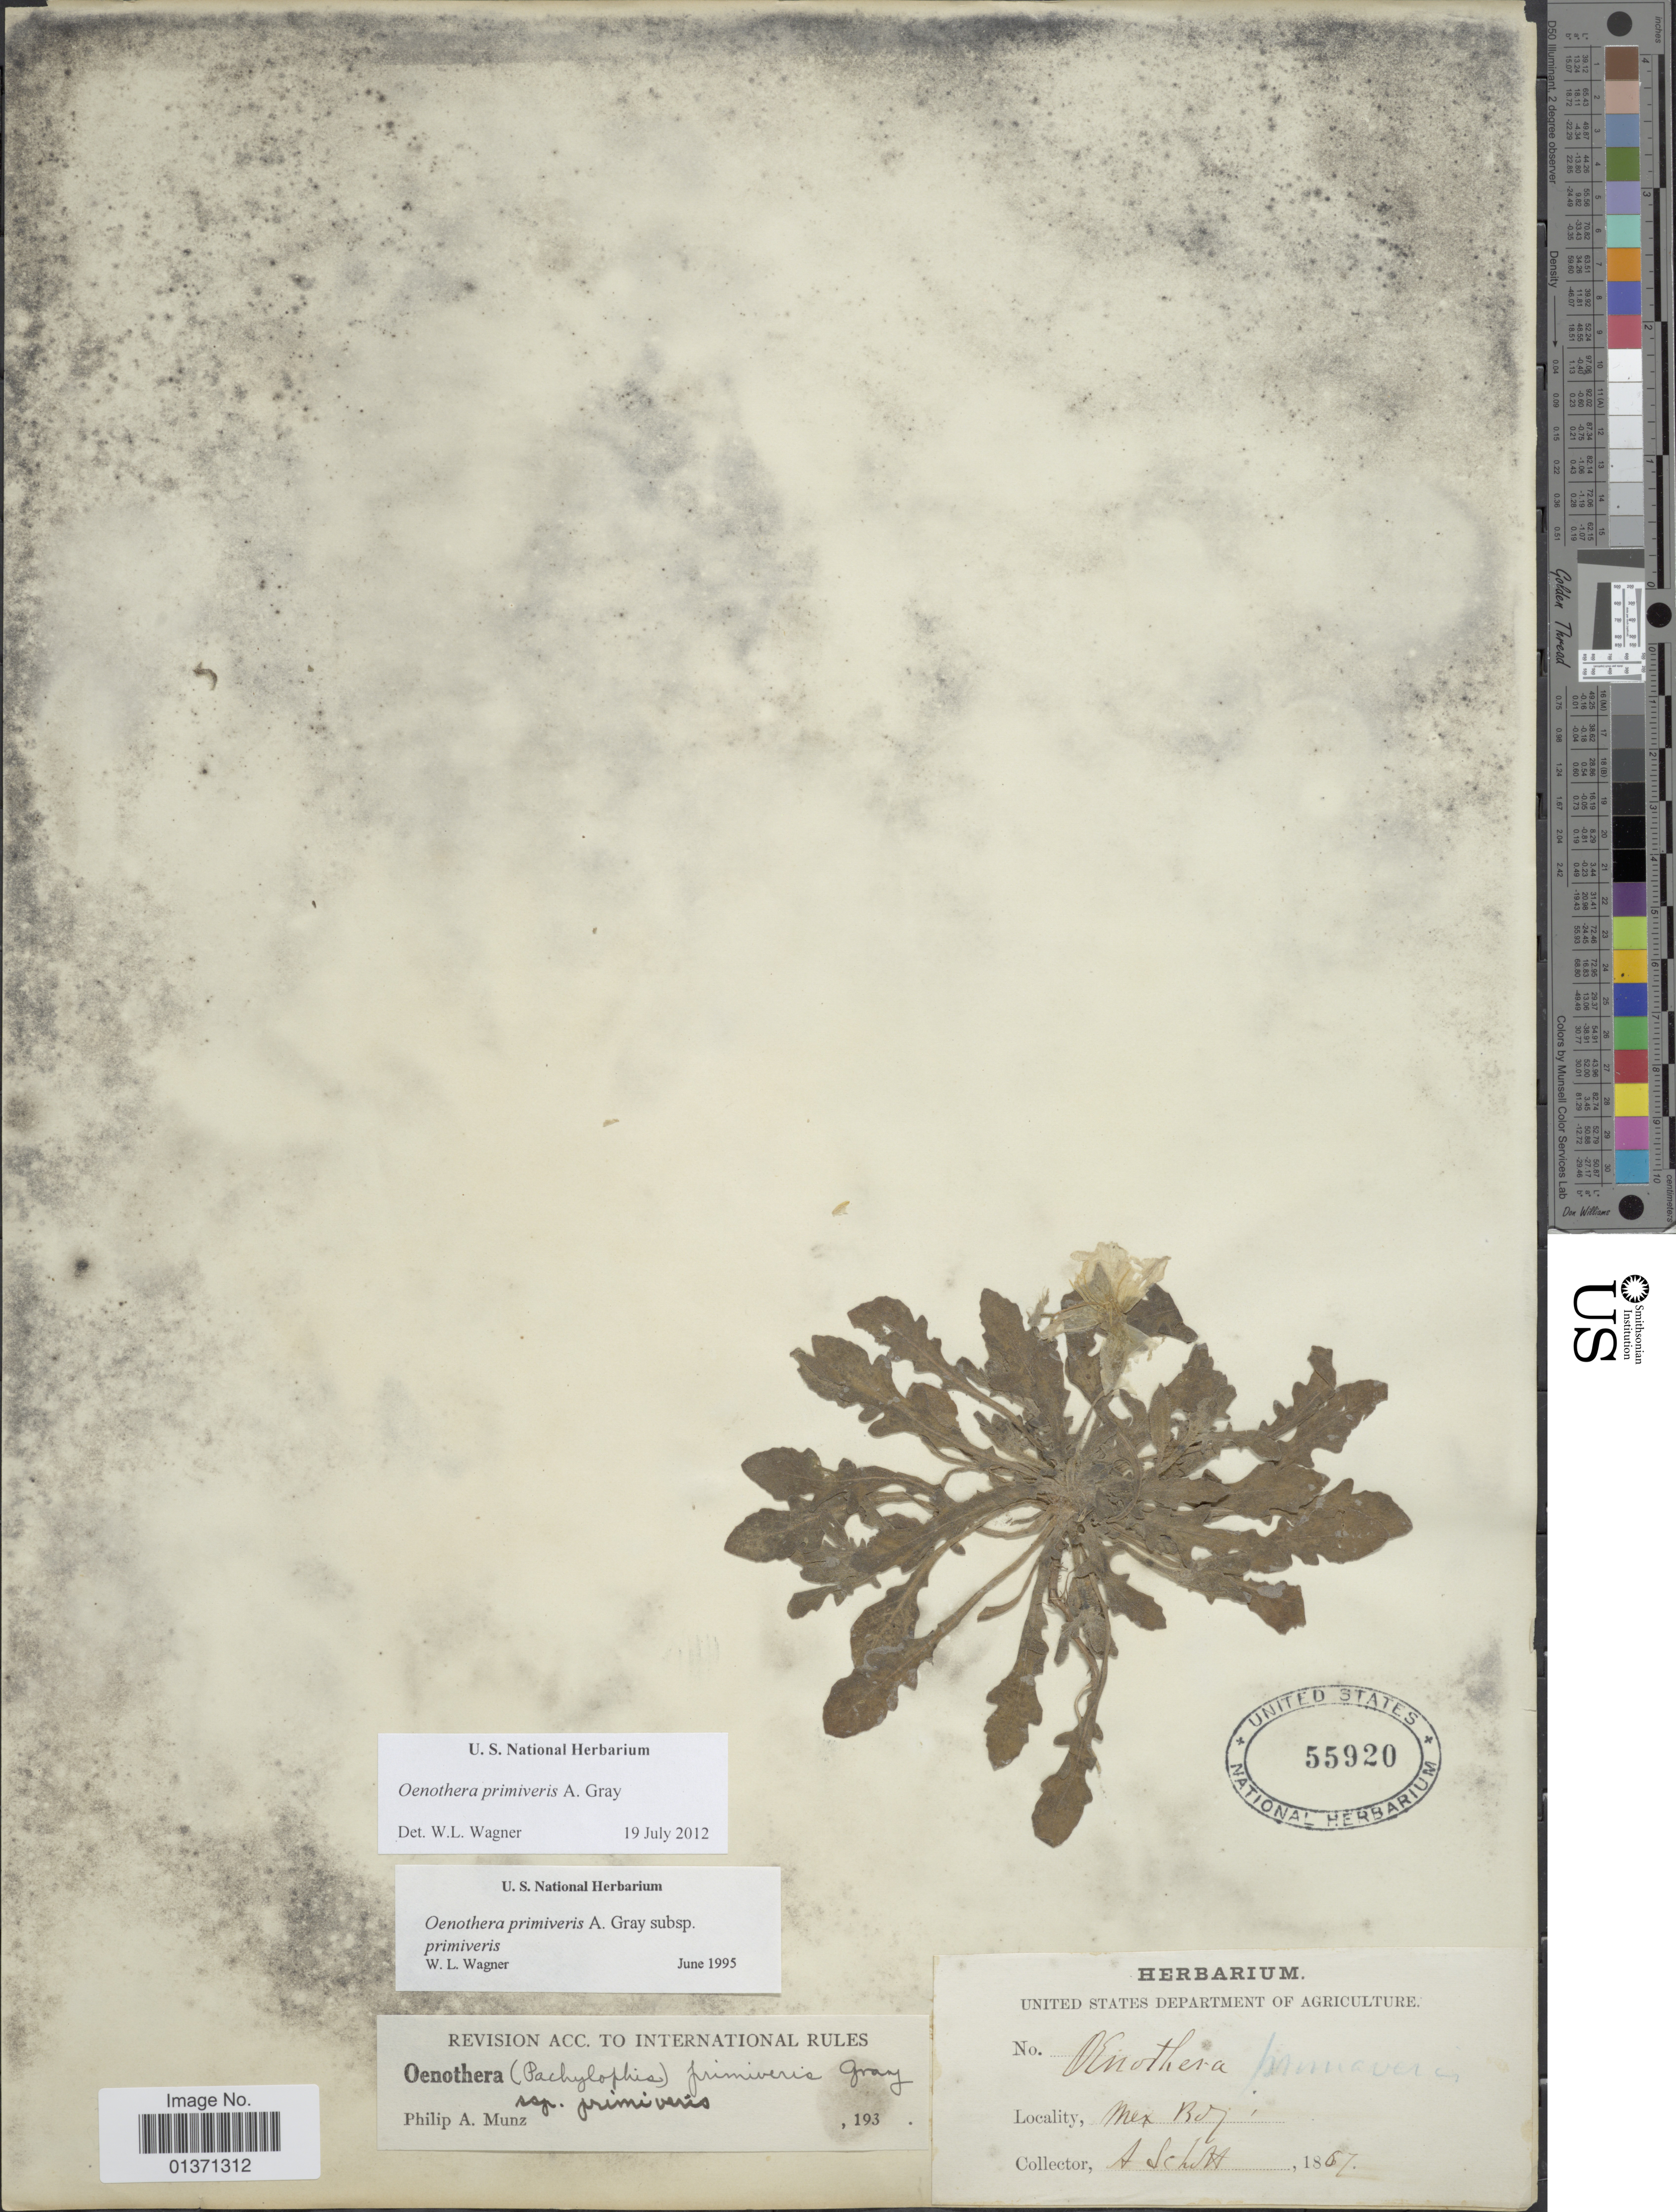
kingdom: Plantae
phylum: Tracheophyta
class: Magnoliopsida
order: Myrtales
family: Onagraceae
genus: Oenothera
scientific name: Oenothera primiveris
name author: A. Gray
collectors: A. Schultz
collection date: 1807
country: Mexico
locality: Baja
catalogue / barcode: US 55920